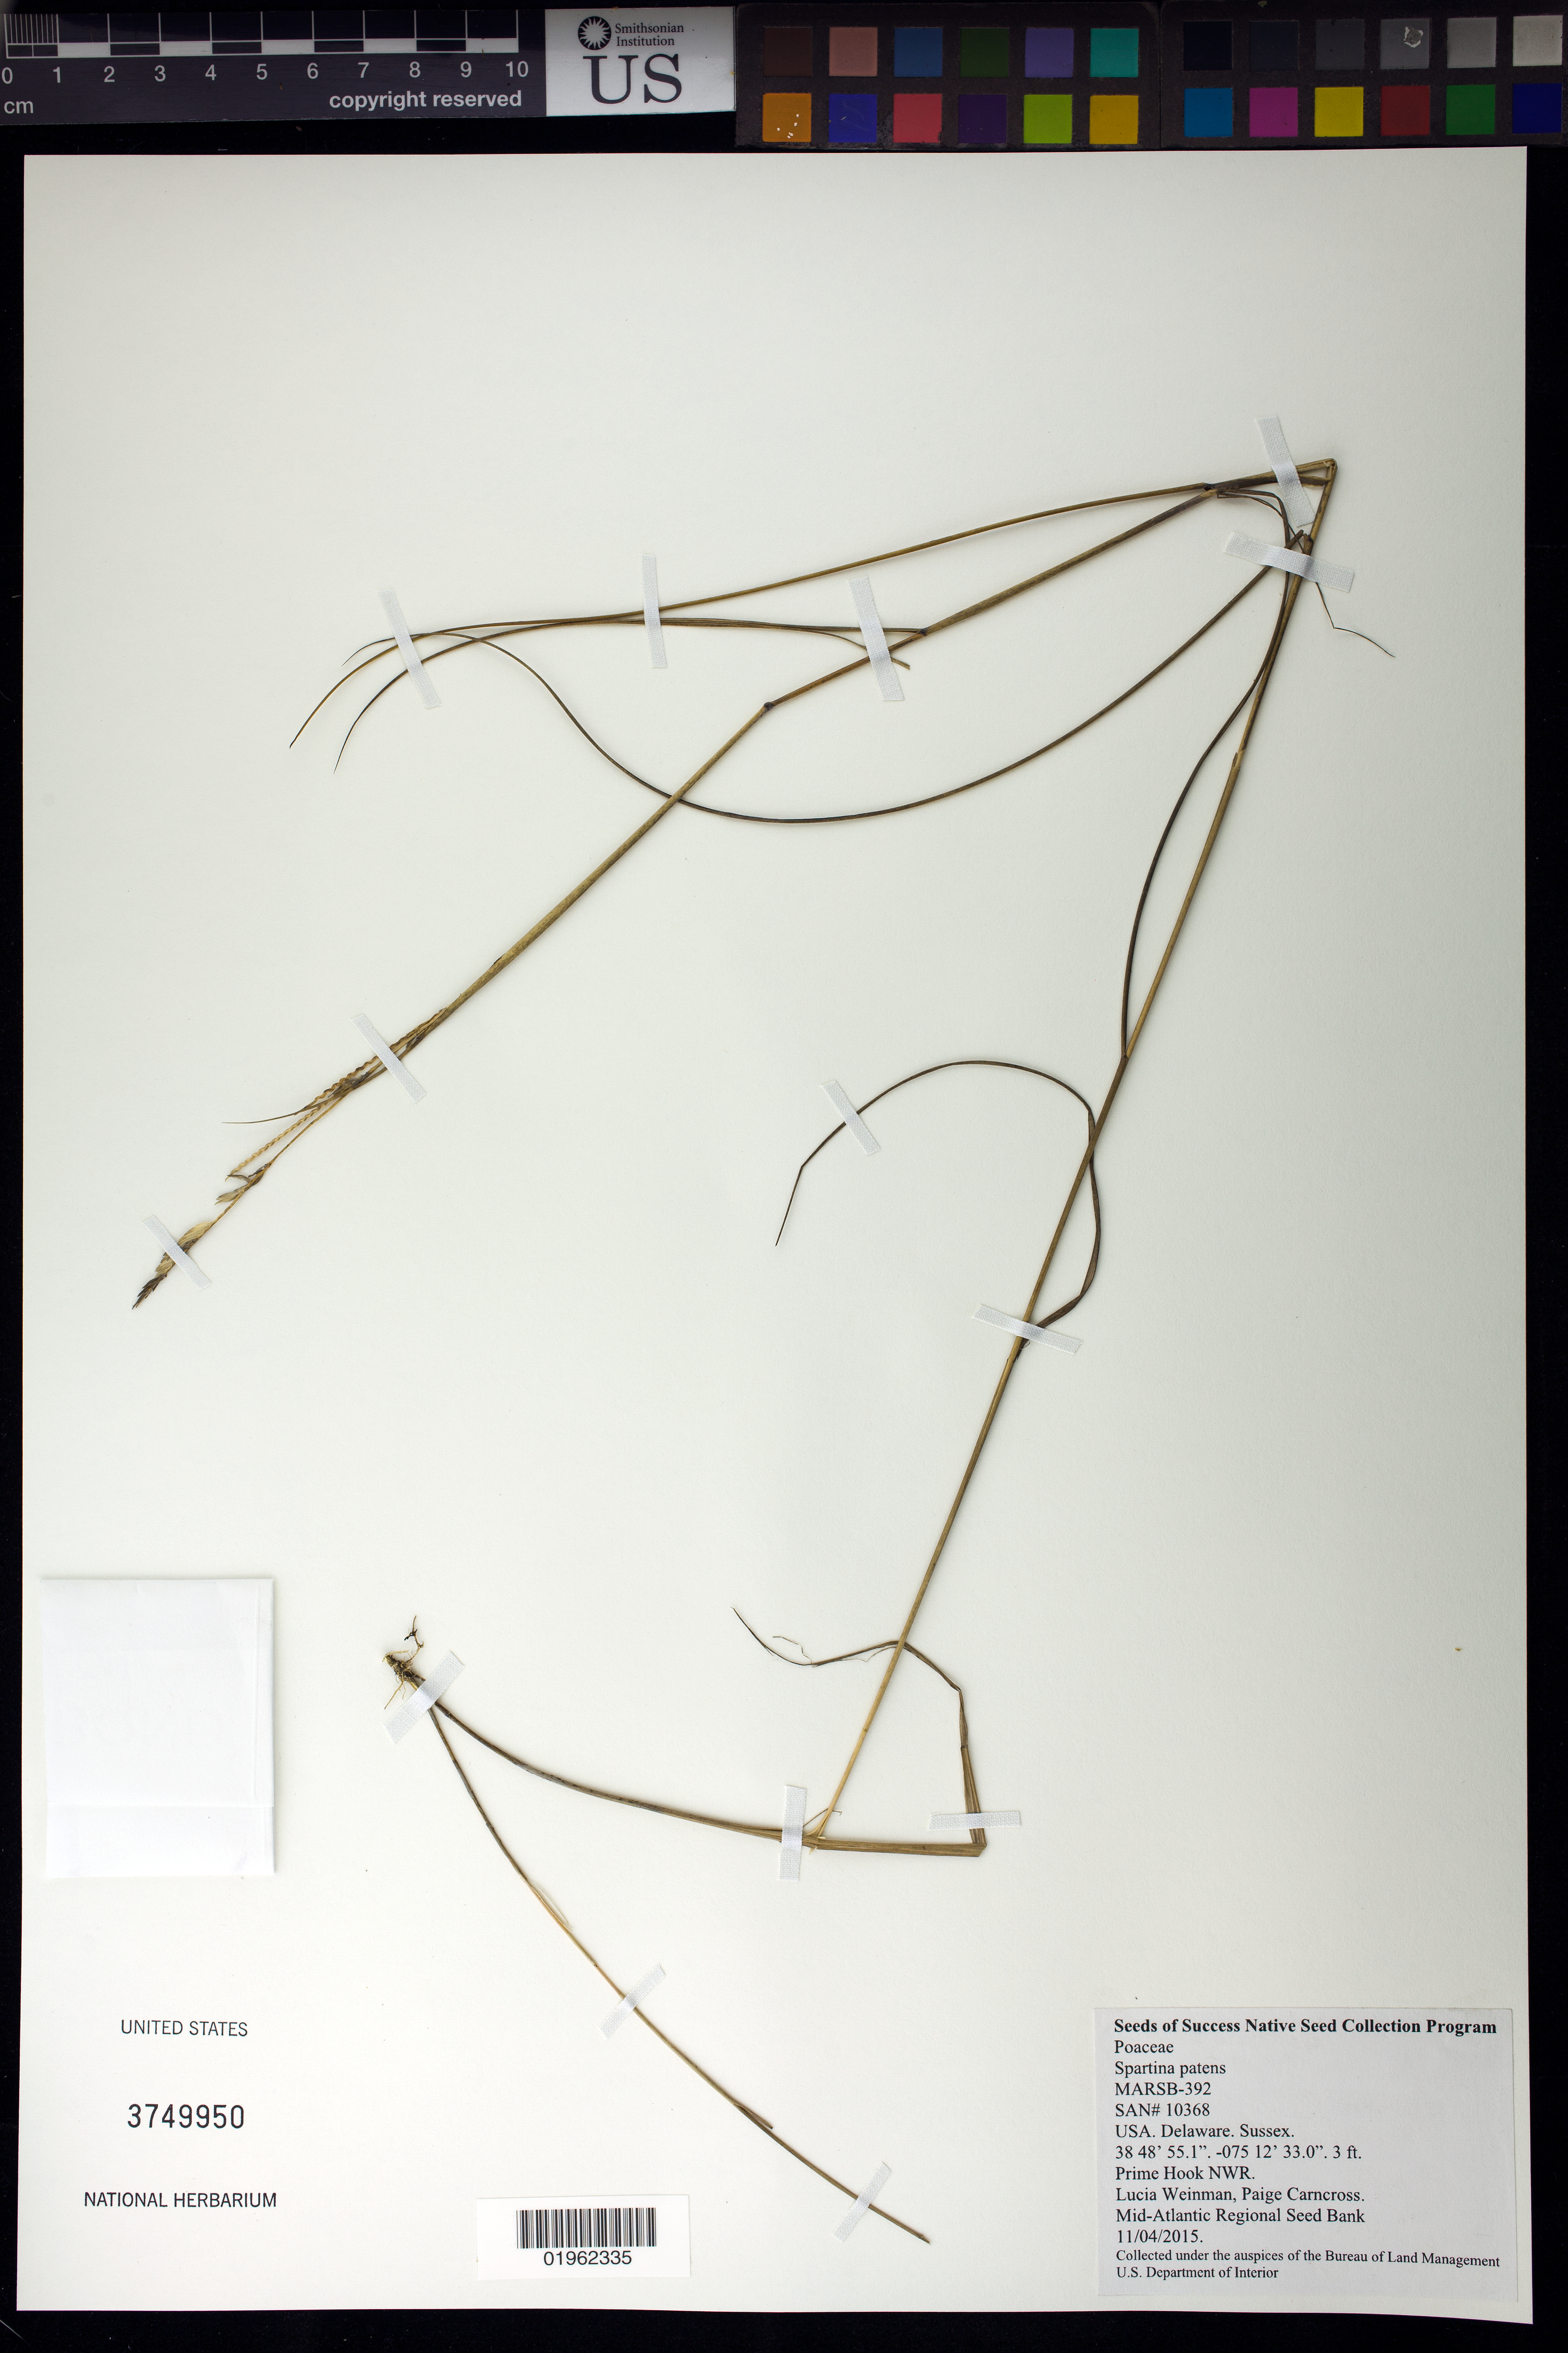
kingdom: Plantae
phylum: Tracheophyta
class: Liliopsida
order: Poales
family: Poaceae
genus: Sporobolus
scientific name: Sporobolus pumilus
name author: (Roth) P.M. Peterson & Saarela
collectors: L. Weinmann & P. Carncross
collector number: MARSB-392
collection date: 2015-11-04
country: United States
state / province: Delaware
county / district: Sussex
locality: Prime Hook National Wildlife Refuge, Gated Access Road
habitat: North Atlantic Coastal Shrub and Grass Dune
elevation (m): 1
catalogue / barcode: US 3749950